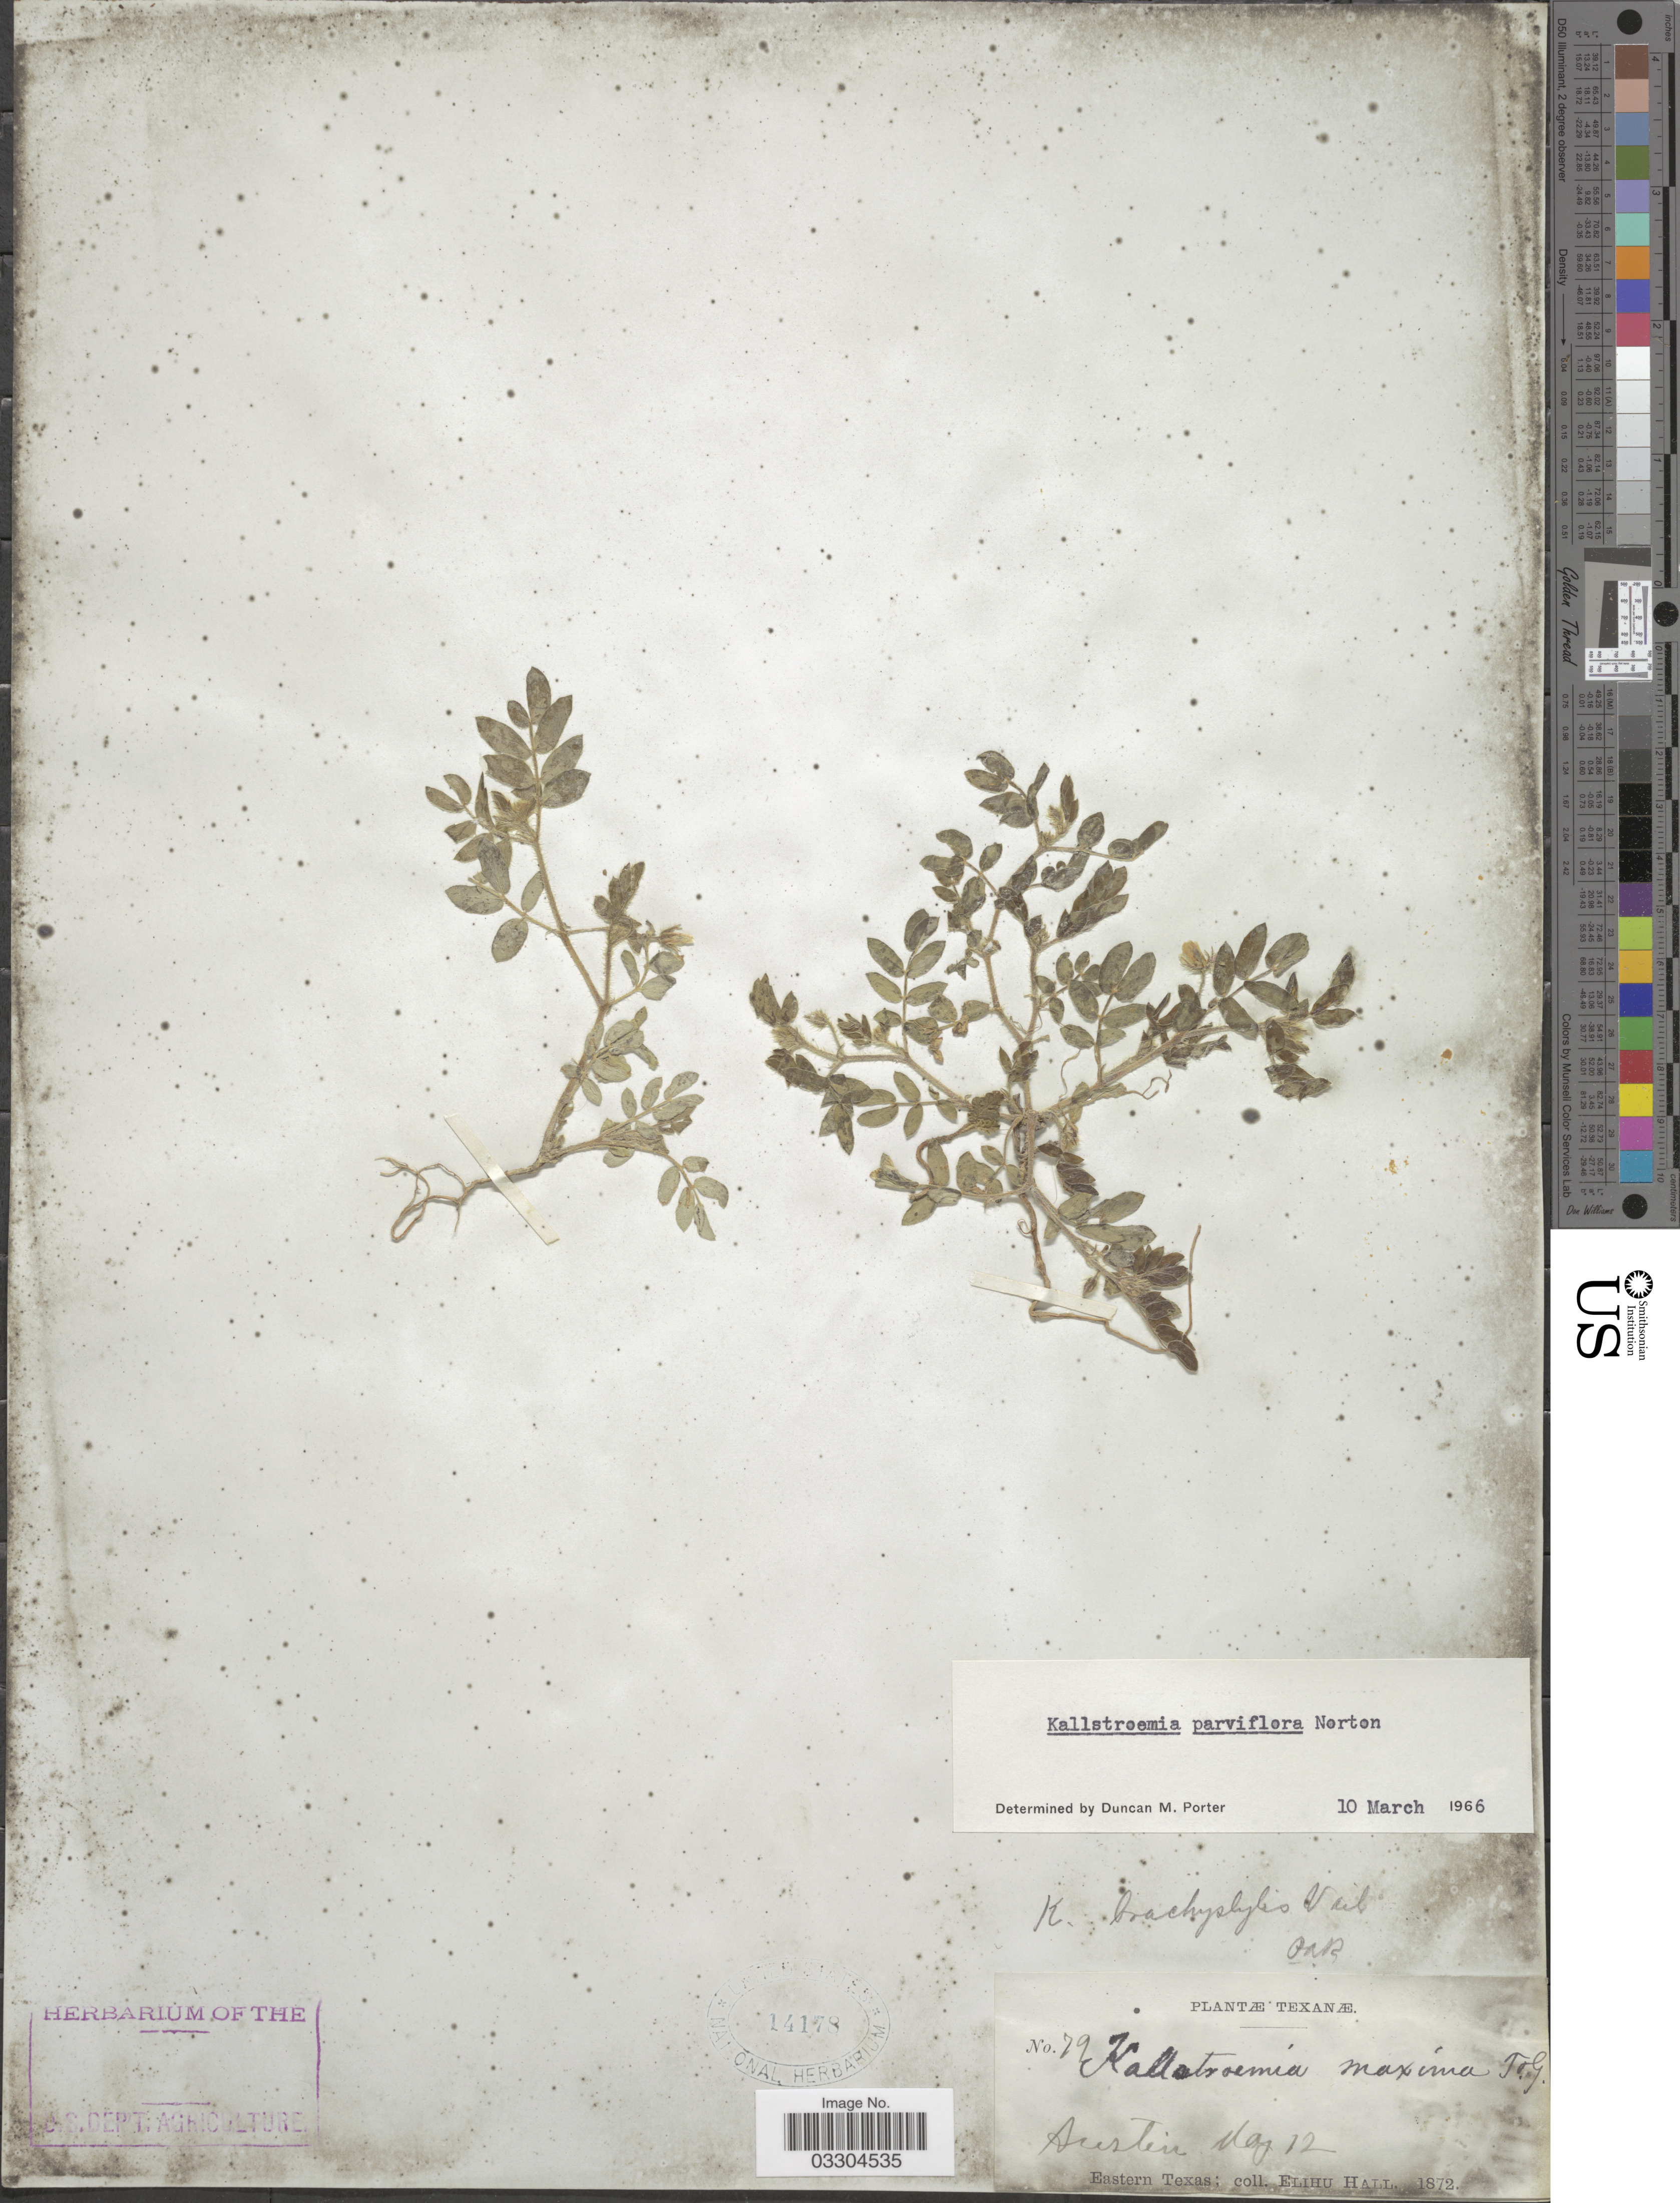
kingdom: Plantae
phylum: Tracheophyta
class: Magnoliopsida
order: Zygophyllales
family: Zygophyllaceae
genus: Kallstroemia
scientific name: Kallstroemia parviflora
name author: Norton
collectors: E. Hall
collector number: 79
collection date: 1872-05-12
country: United States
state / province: Texas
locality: Eastern Texas. Austin.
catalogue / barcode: US 14178